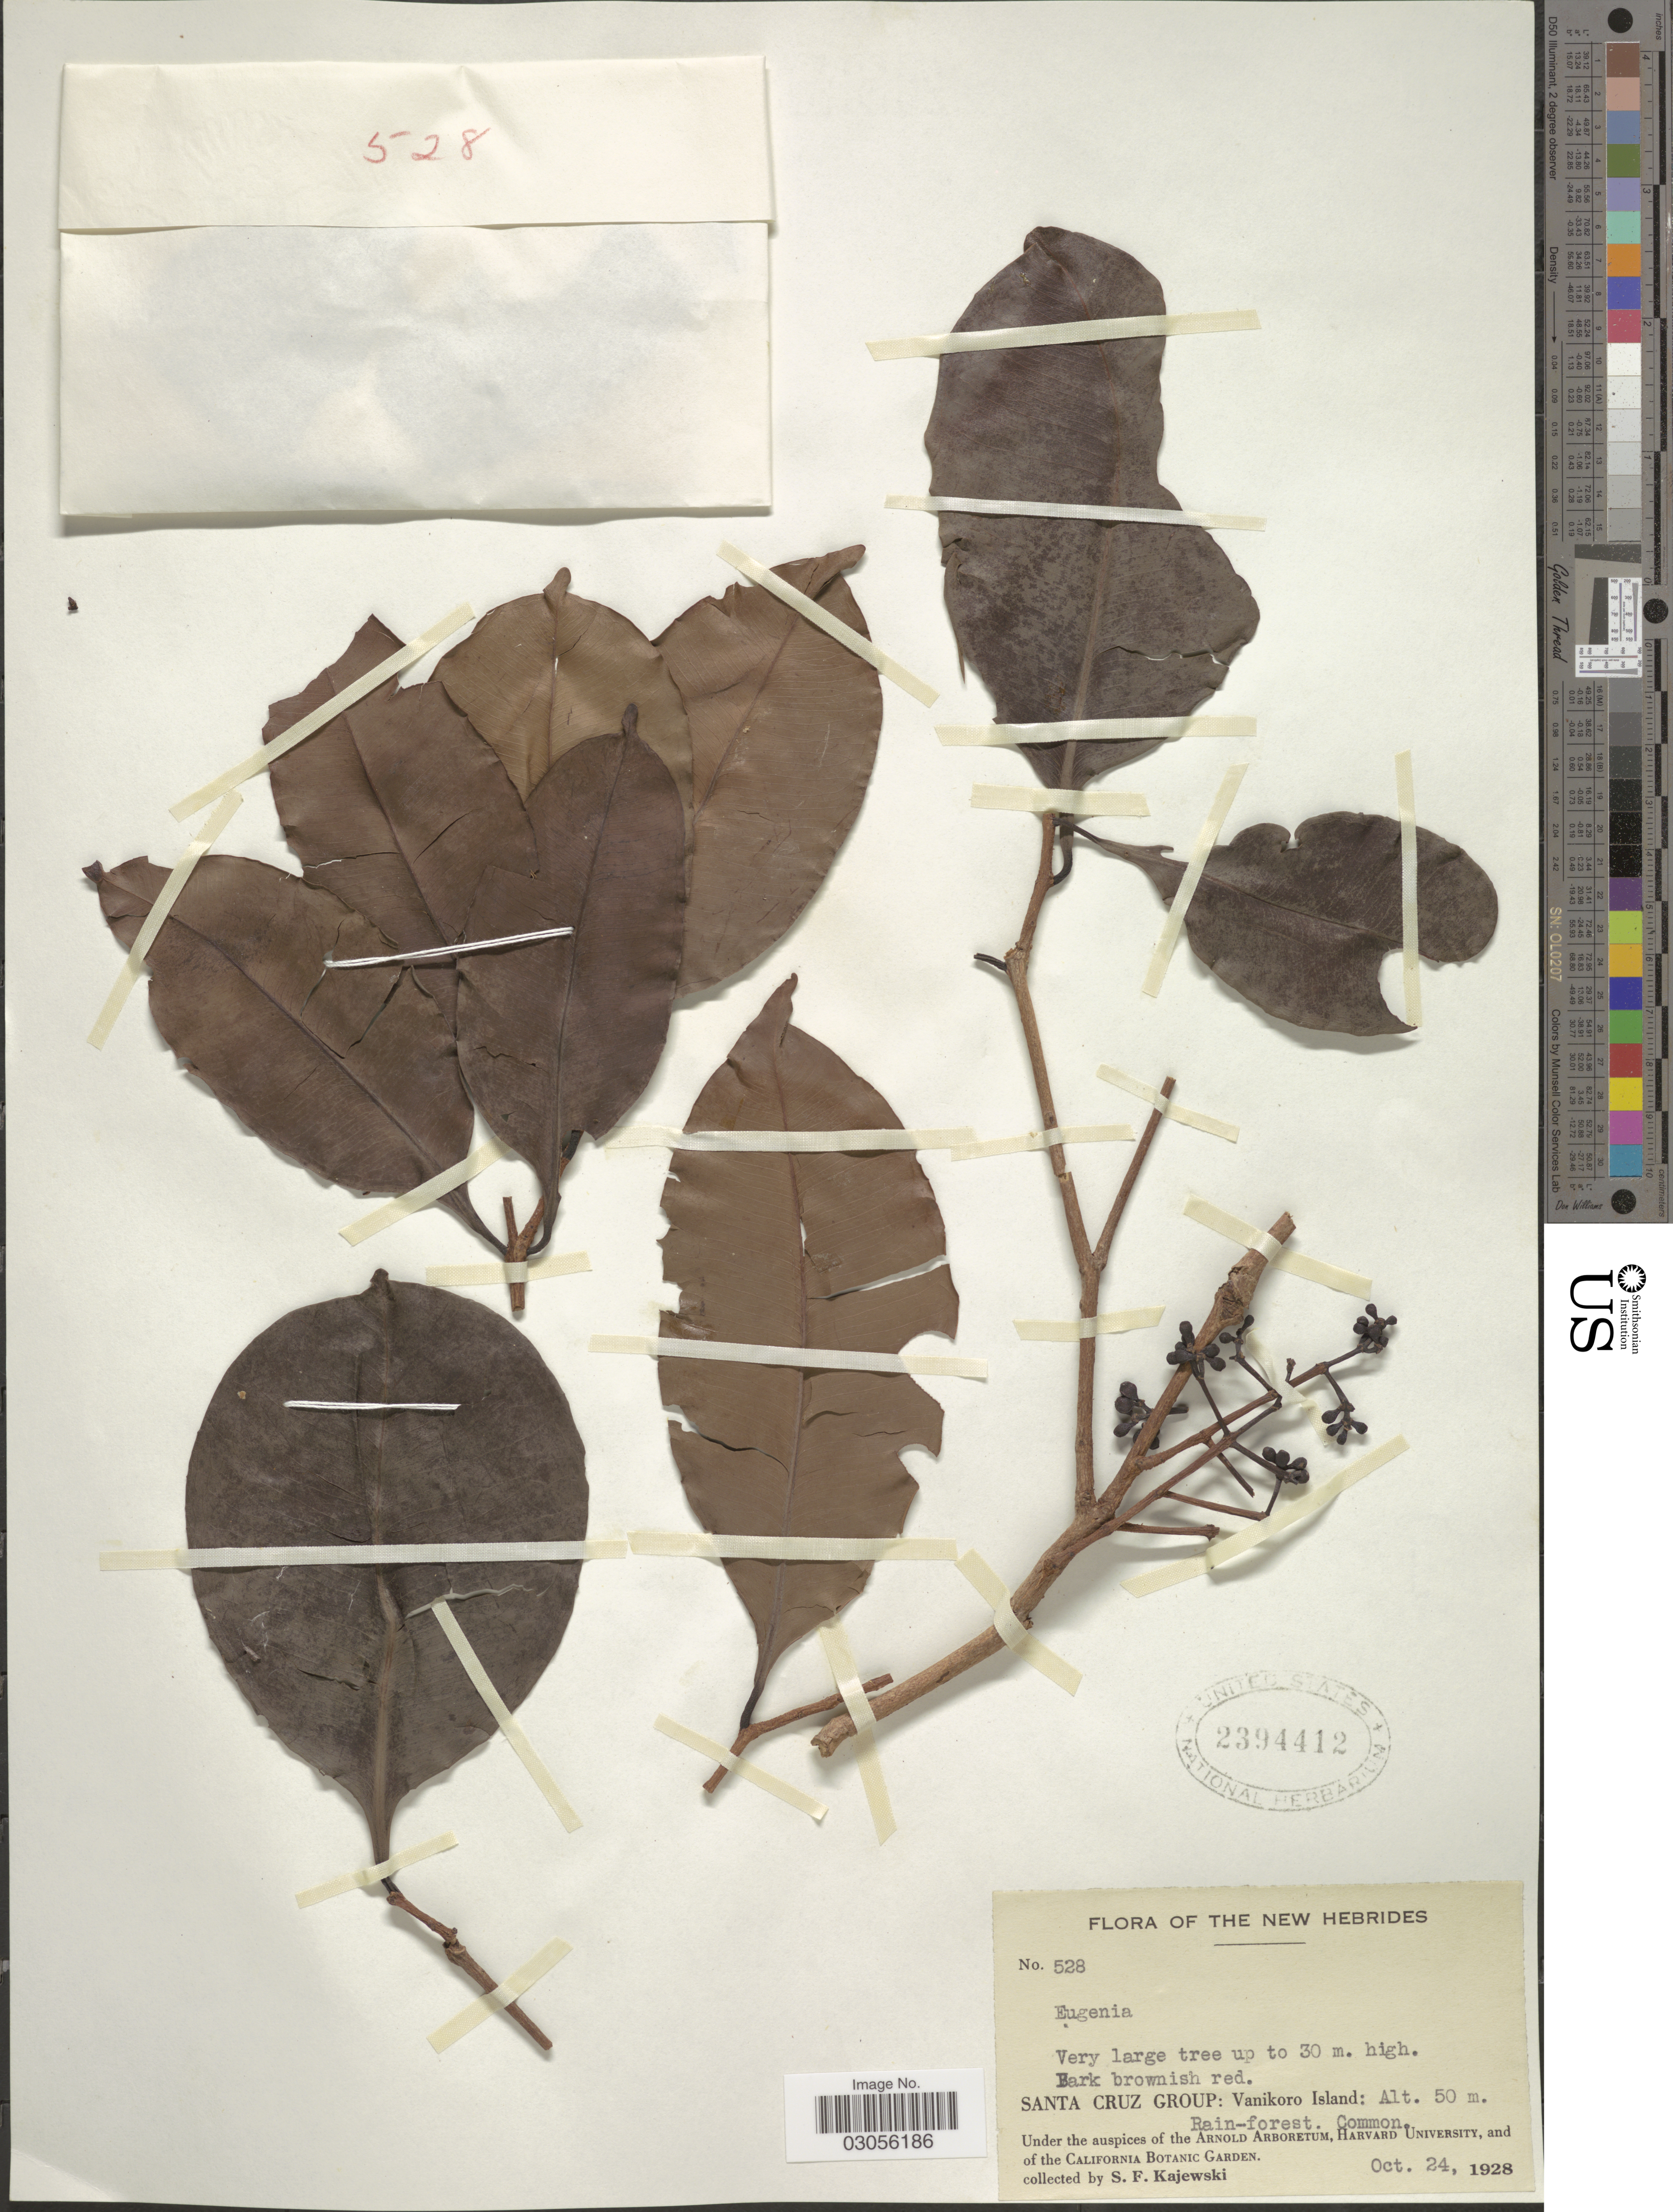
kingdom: Plantae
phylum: Tracheophyta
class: Magnoliopsida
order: Myrtales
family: Myrtaceae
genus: Syzygium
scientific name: Syzygium sp.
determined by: Strong, M. T., (US), Smithsonian Institution - National Museum of Natural History (UNITED STATES)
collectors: S. Kajewski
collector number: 528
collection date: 1928-10-24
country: Vanuatu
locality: New Hebrides. Santa Cruz Group: Vanikoro Island.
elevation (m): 50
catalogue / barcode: US 2394412